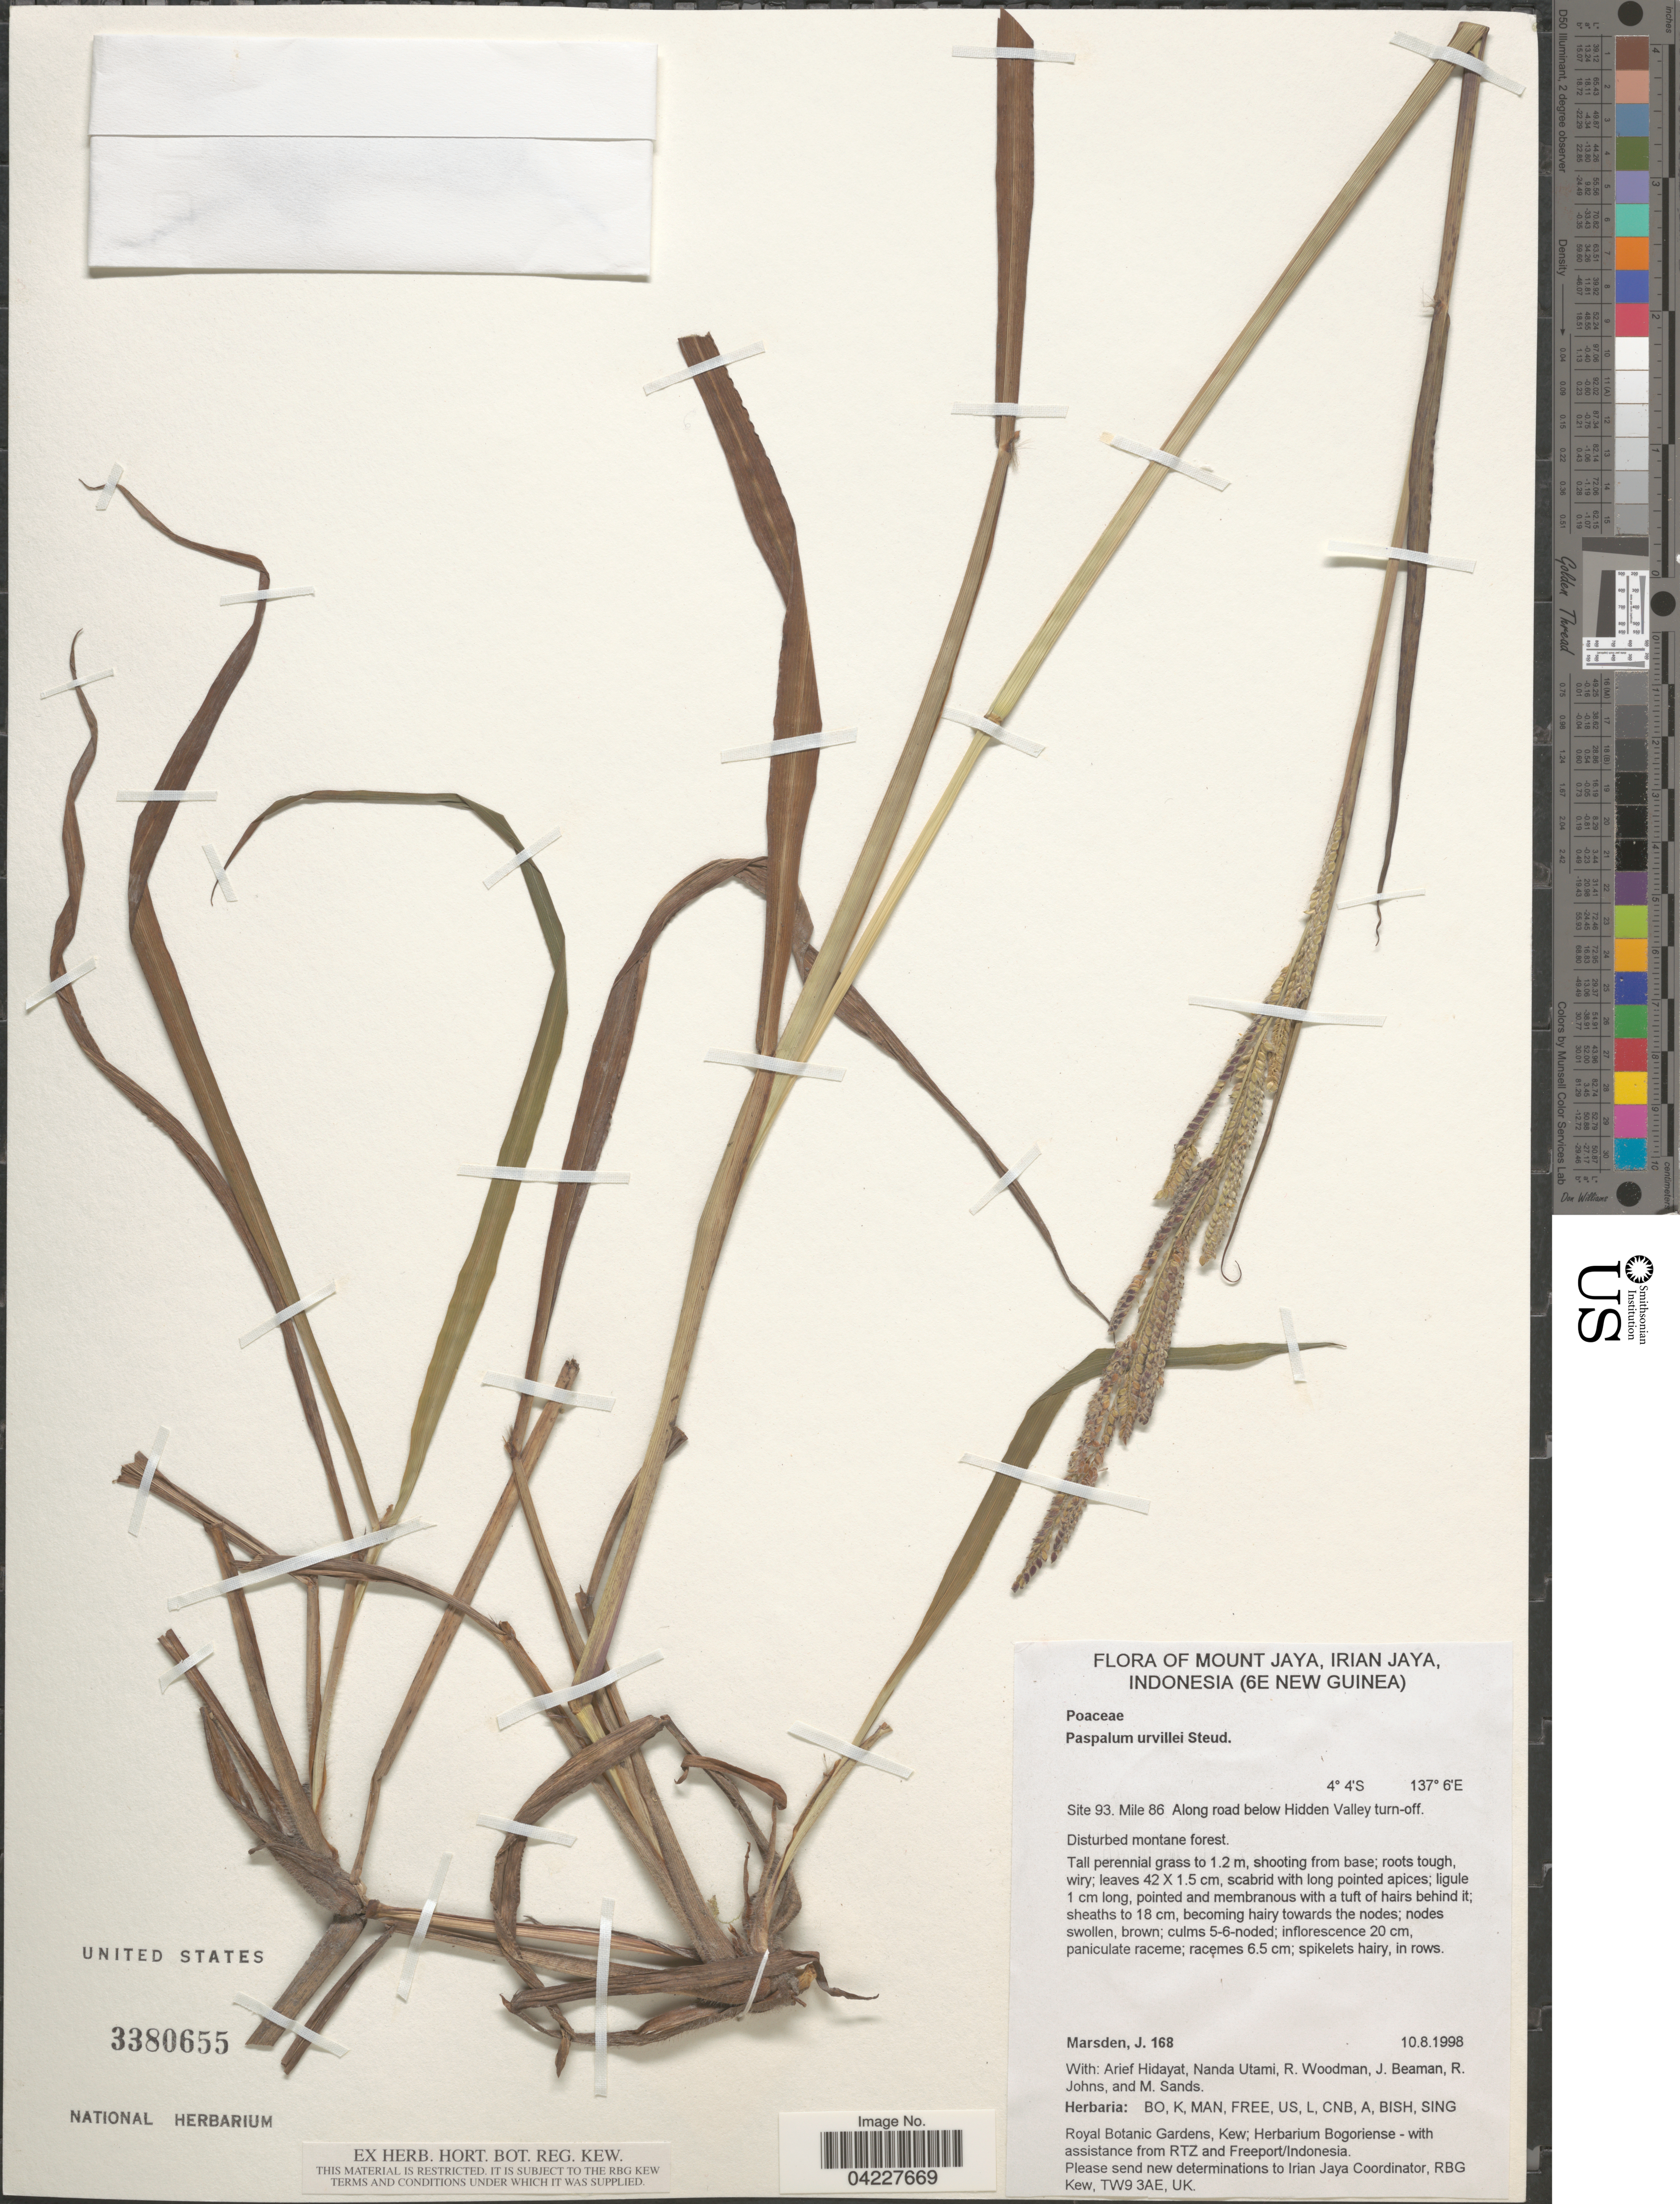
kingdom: Plantae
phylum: Tracheophyta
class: Liliopsida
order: Poales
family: Poaceae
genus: Paspalum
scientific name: Paspalum urvillei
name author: Steud.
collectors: J. Marsden, A. Hidayat, N. Utami & R. Woodman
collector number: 168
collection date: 1998-08-10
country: Indonesia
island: New Guinea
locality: Mount Jaya, Irian Jaya, (6E New Guinea). Sit 93. Mile 86 Along road below Hidden Valley turn-off.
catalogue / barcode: US 3380655